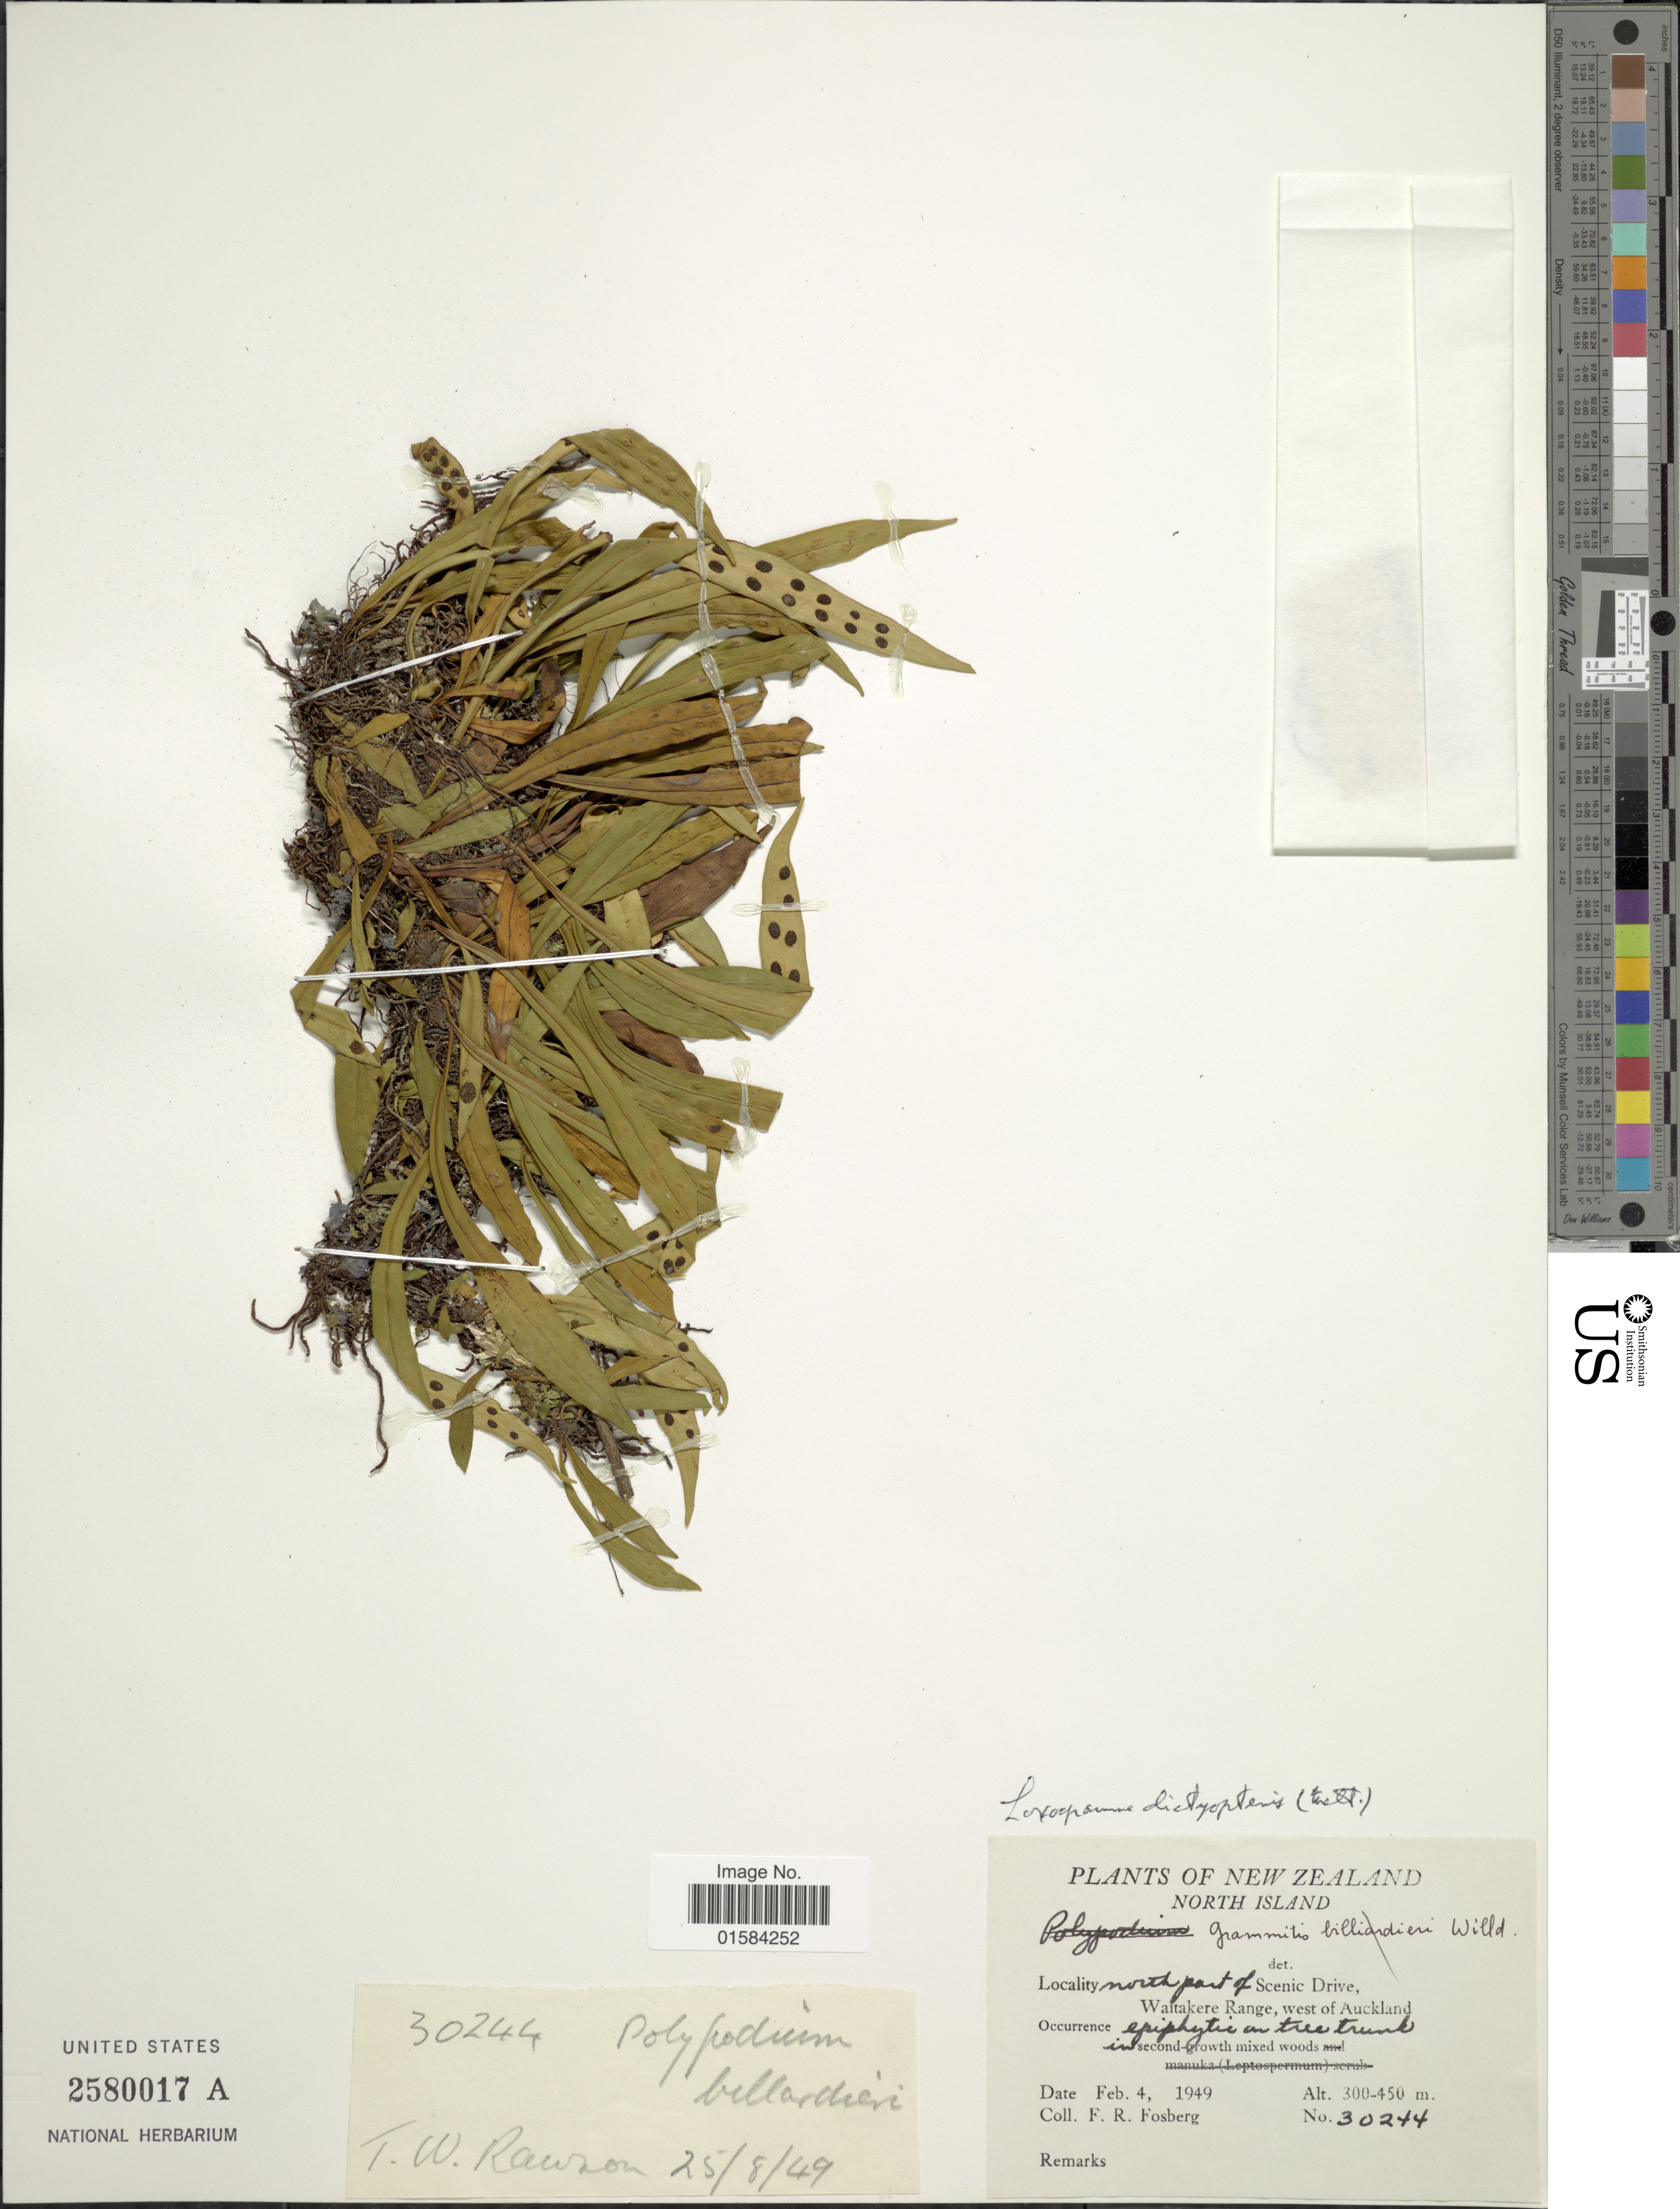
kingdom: Plantae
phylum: Tracheophyta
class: Polypodiopsida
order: Polypodiales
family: Polypodiaceae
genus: Loxogramme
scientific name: Loxogramme dictyopteris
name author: (Mett.) Ching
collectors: F. R. Fosberg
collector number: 30244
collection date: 1949-02-04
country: New Zealand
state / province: Auckland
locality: North Island, Scenic Drive, Waltakere Range, west of Auckland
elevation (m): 300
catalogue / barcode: US 2580017A